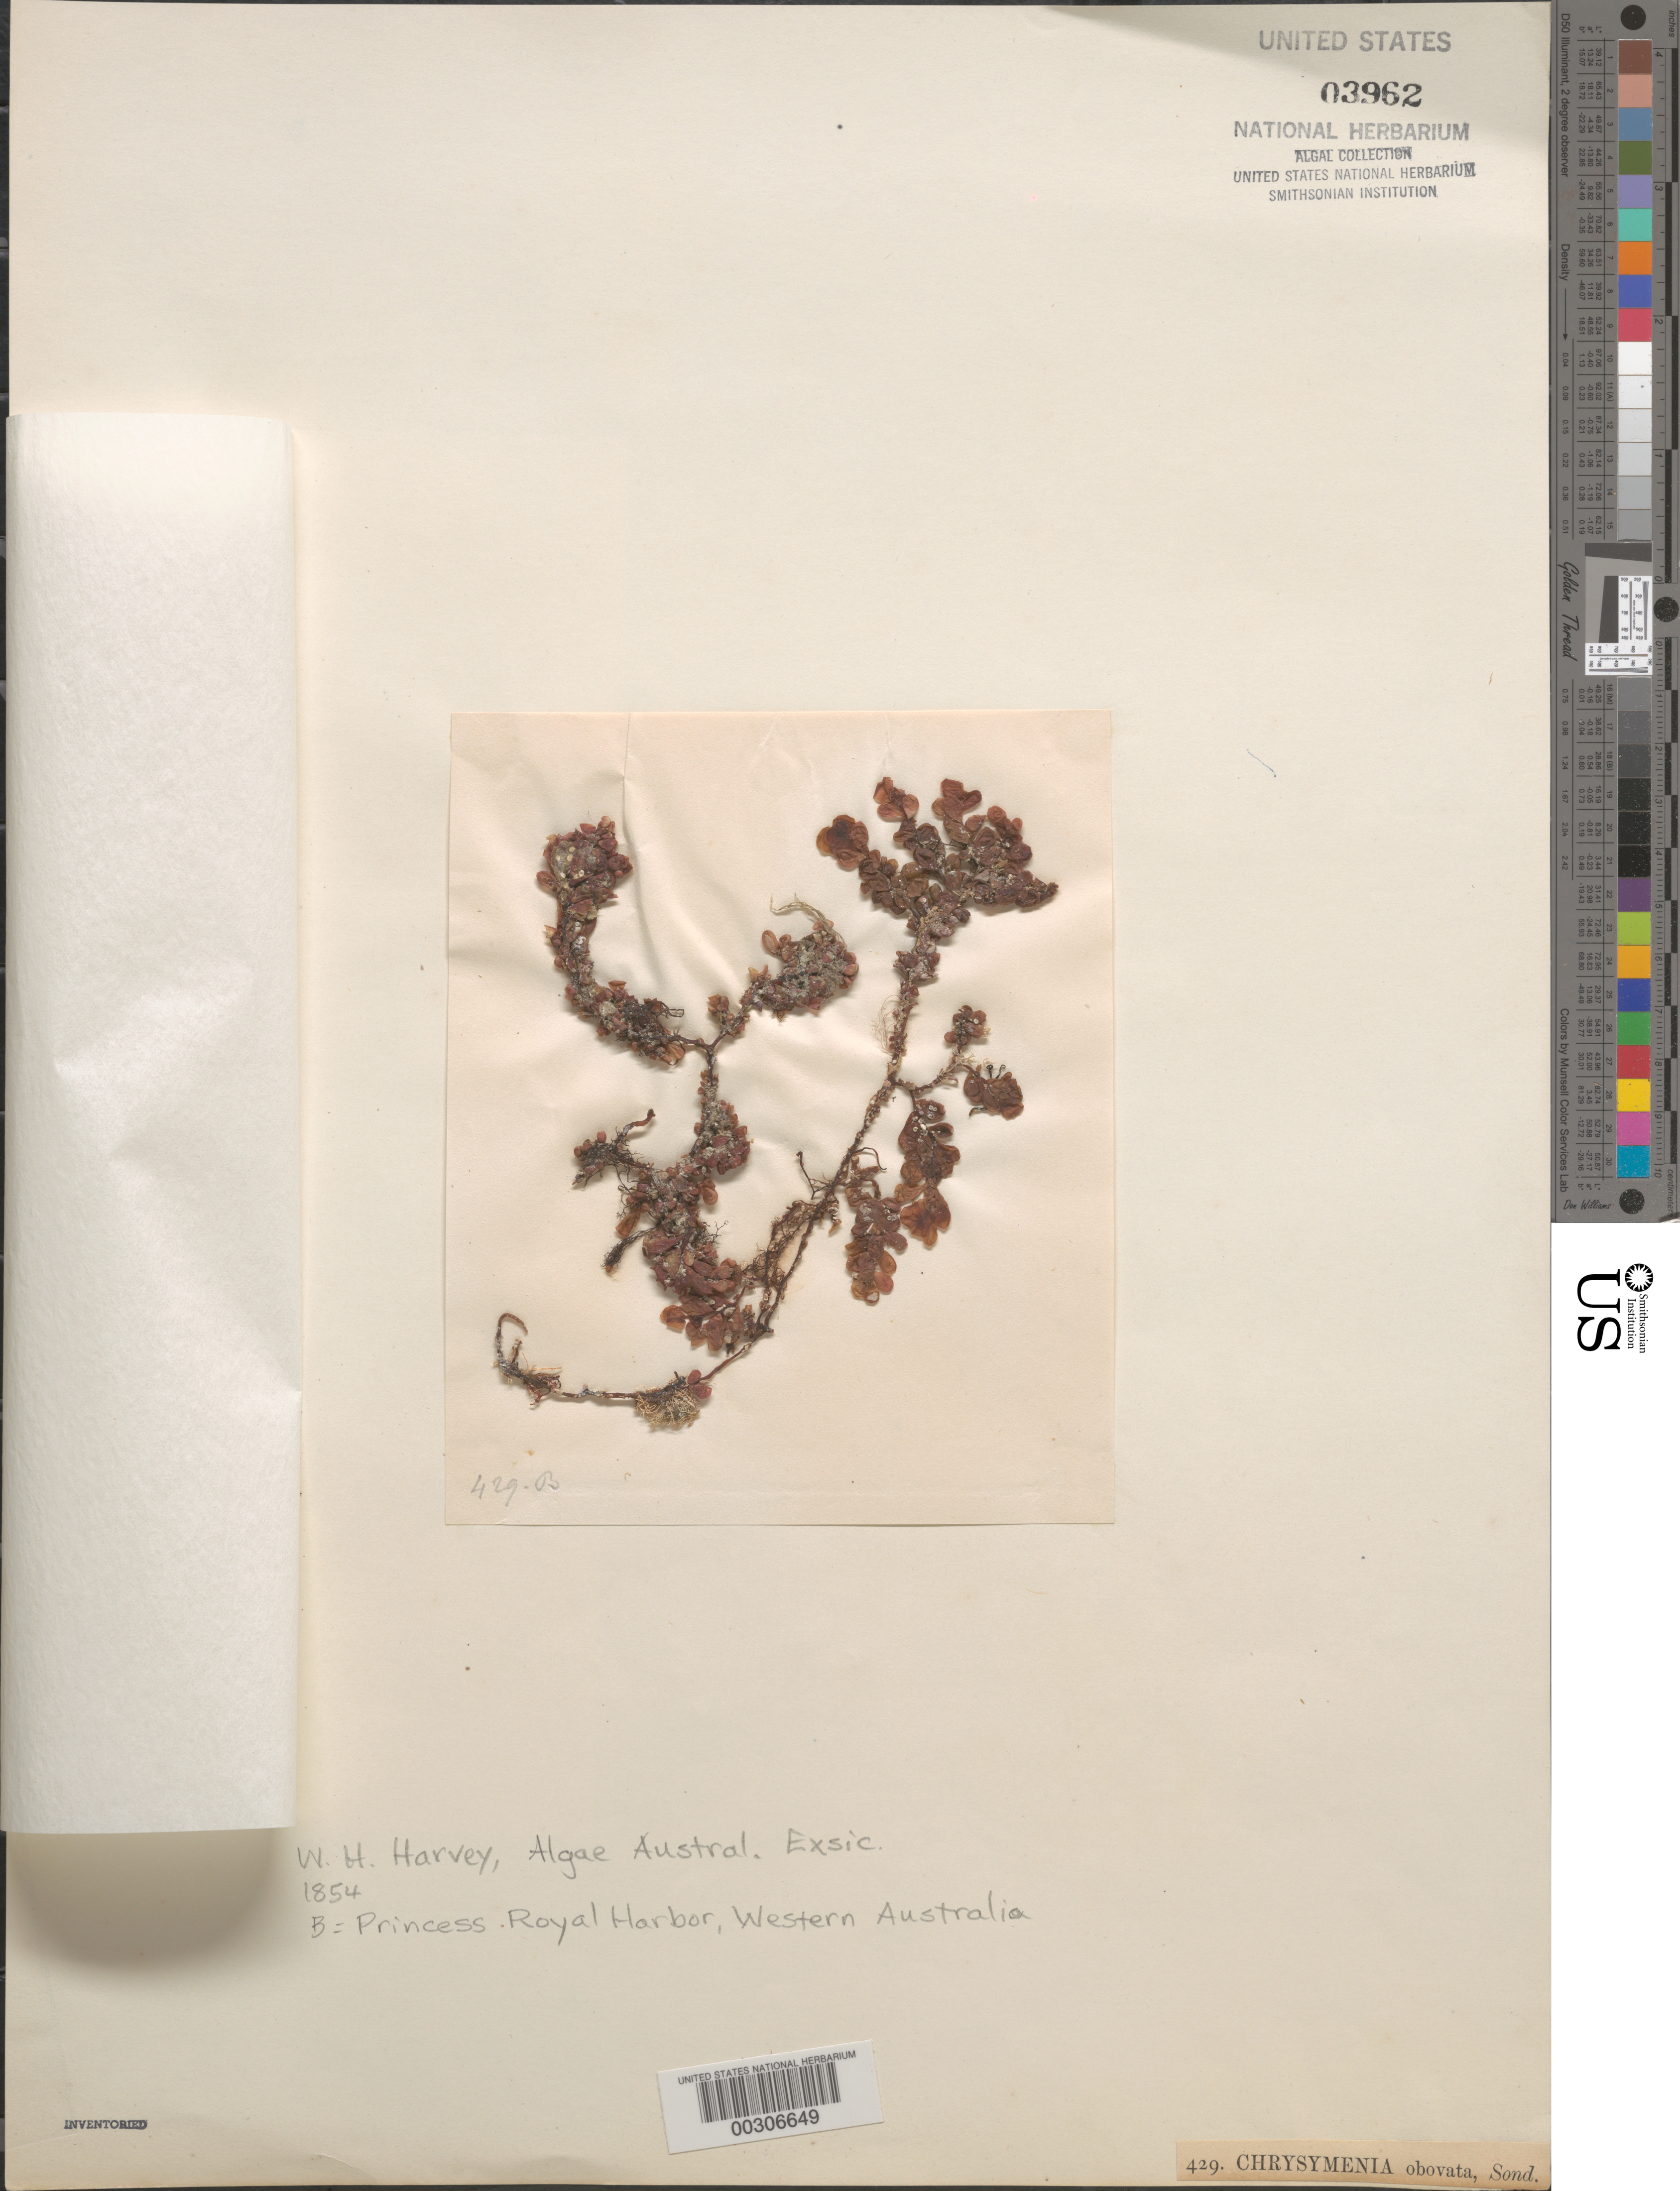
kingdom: Plantae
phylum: Rhodophyta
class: Florideophyceae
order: Gigartinales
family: Acrotylaceae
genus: Claviclonium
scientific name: Claviclonium ovatum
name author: (J.V.Lamouroux) G.T.Kraft & Min-Thein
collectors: W. Harvey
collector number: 429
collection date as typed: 1854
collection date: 1854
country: Australia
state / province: Western Australia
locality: Princess Royal Harbor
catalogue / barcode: US 3962